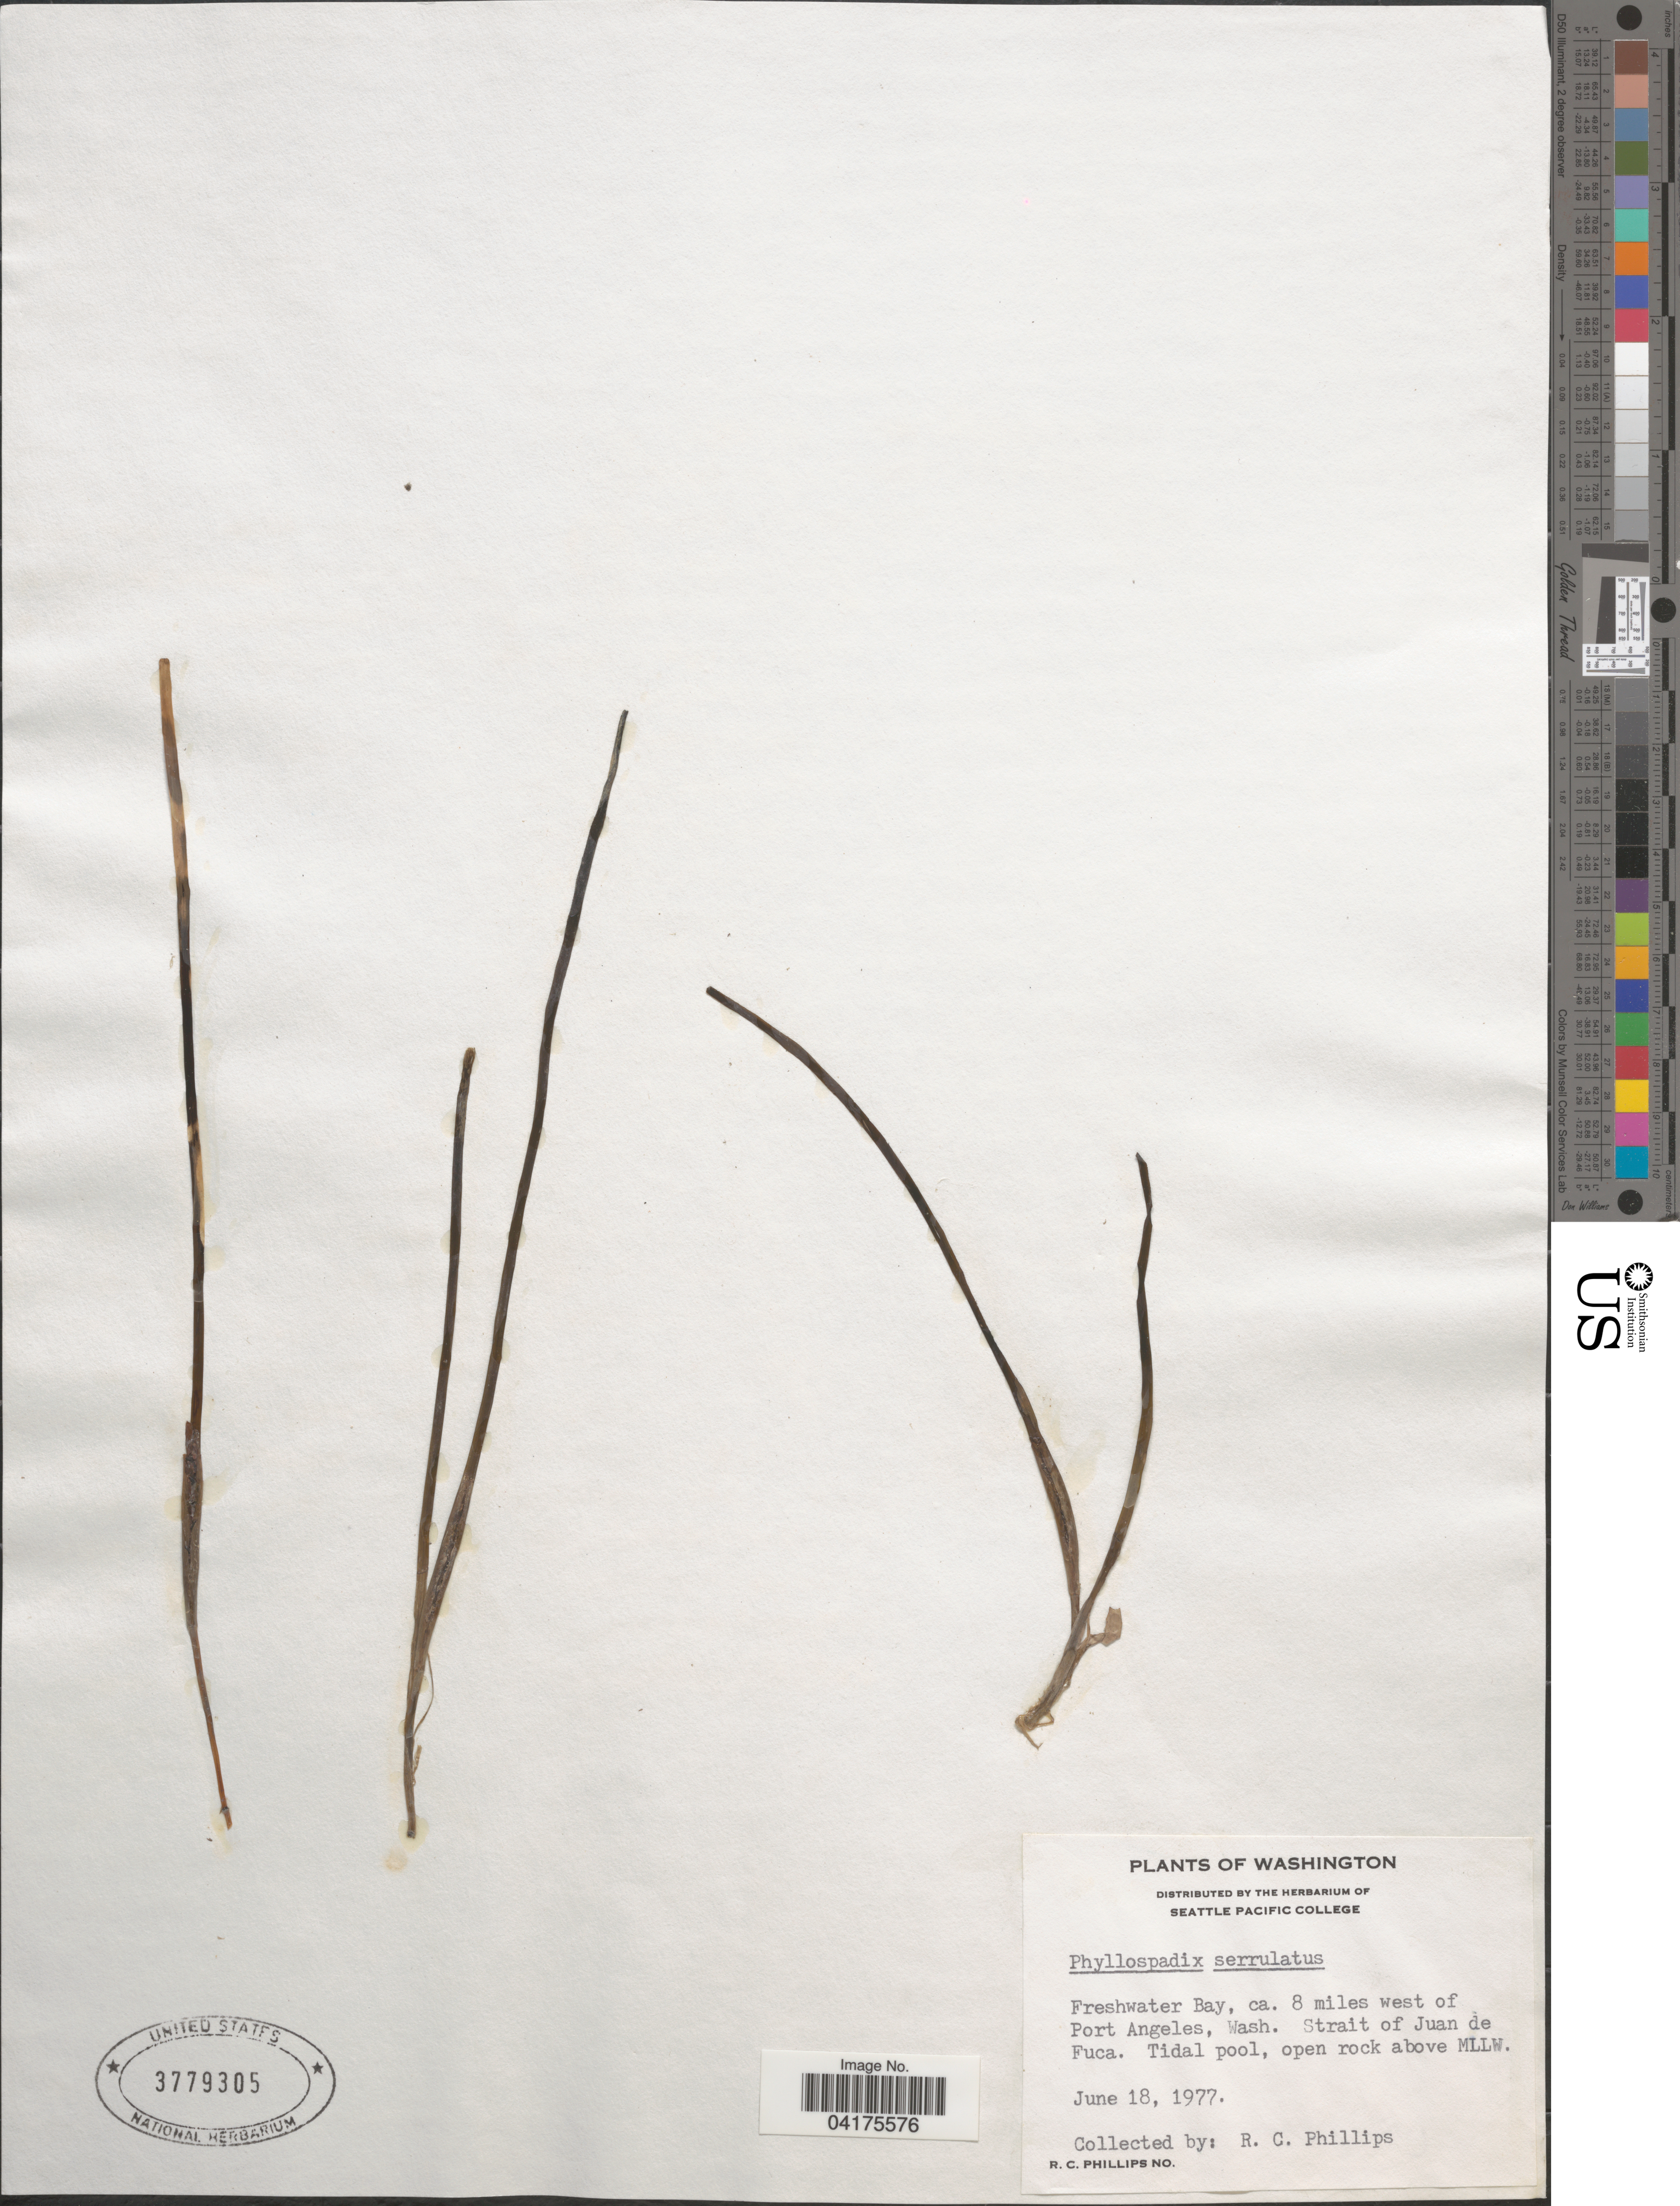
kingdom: Plantae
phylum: Tracheophyta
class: Liliopsida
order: Alismatales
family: Zosteraceae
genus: Phyllospadix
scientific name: Phyllospadix serrulatus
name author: Rupr.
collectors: R. C. Phillips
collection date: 1977-06-18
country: United States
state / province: Washington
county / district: Clallam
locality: Freshwater Bay, ca. 8 miles west of Port Angeles. Strait of Juan de Fuca. Tidal pool, open rock above MLLW.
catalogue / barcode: US 3779305